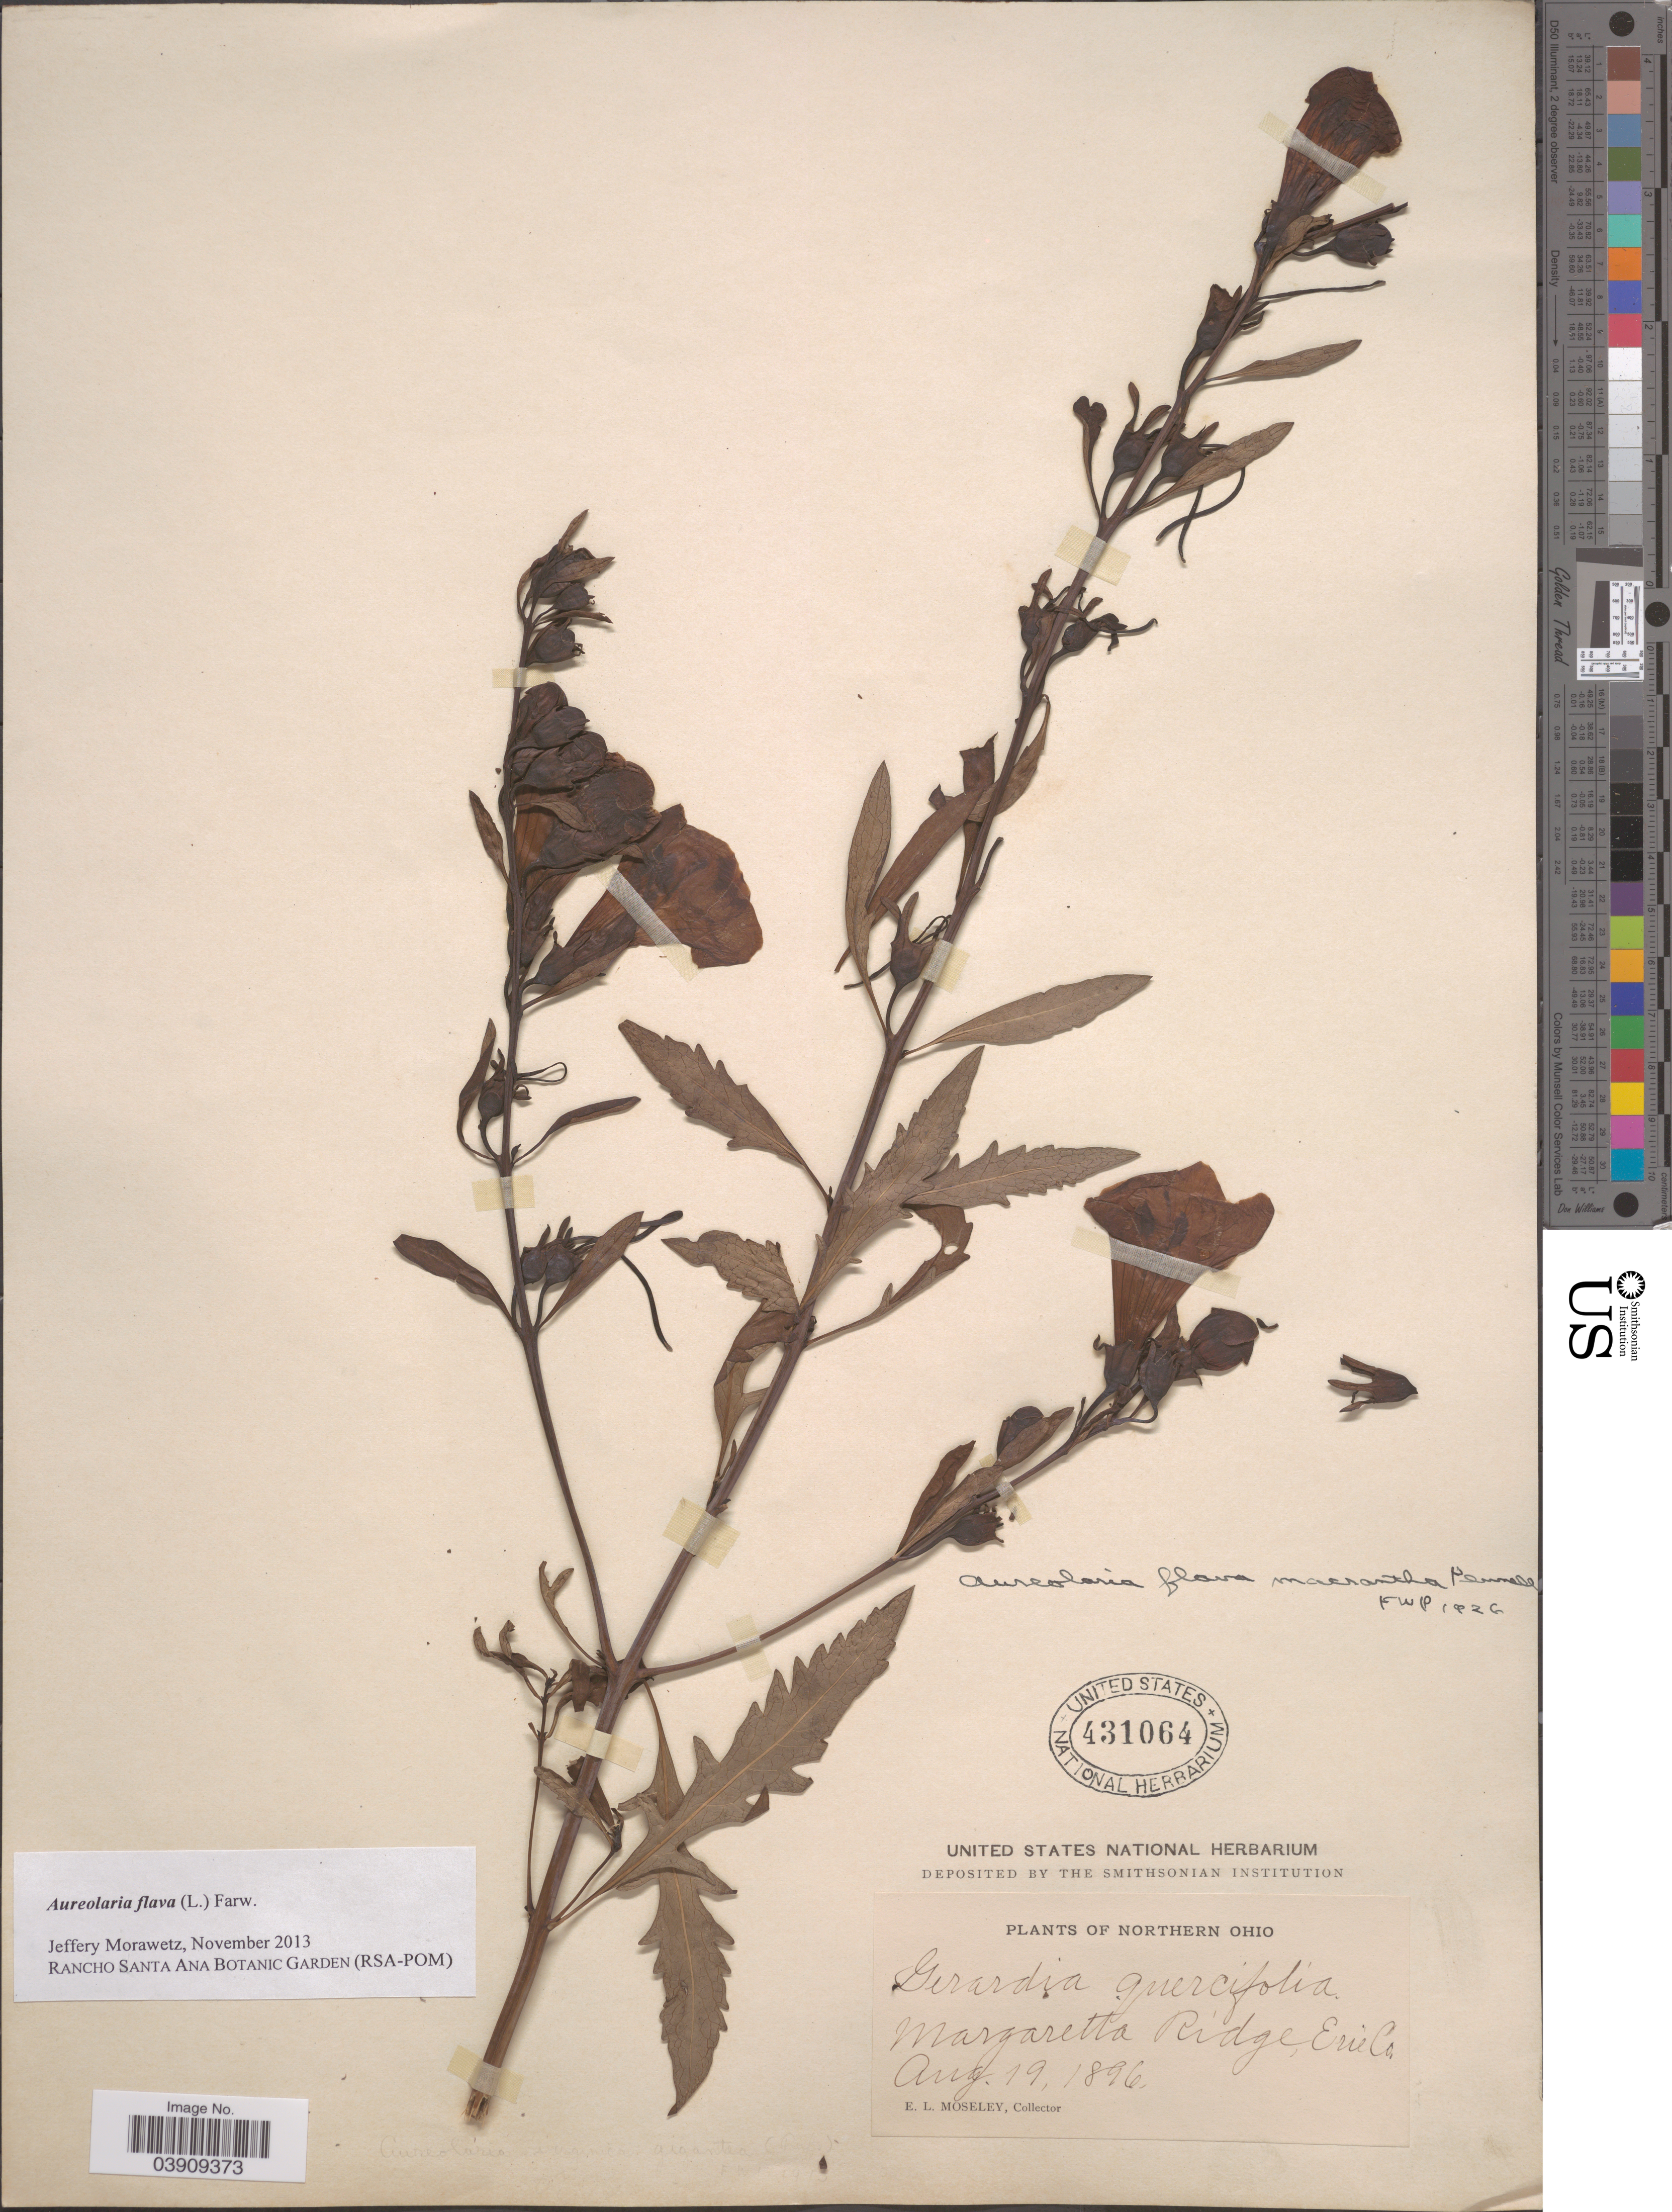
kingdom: Plantae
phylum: Tracheophyta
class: Magnoliopsida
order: Lamiales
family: Orobanchaceae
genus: Aureolaria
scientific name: Aureolaria flava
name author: (L.) Farw.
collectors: E. Moseley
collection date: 1896-08-19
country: United States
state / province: Ohio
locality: Northern Ohio. Margaretta Ridge, Erie Co.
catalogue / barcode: US 431064